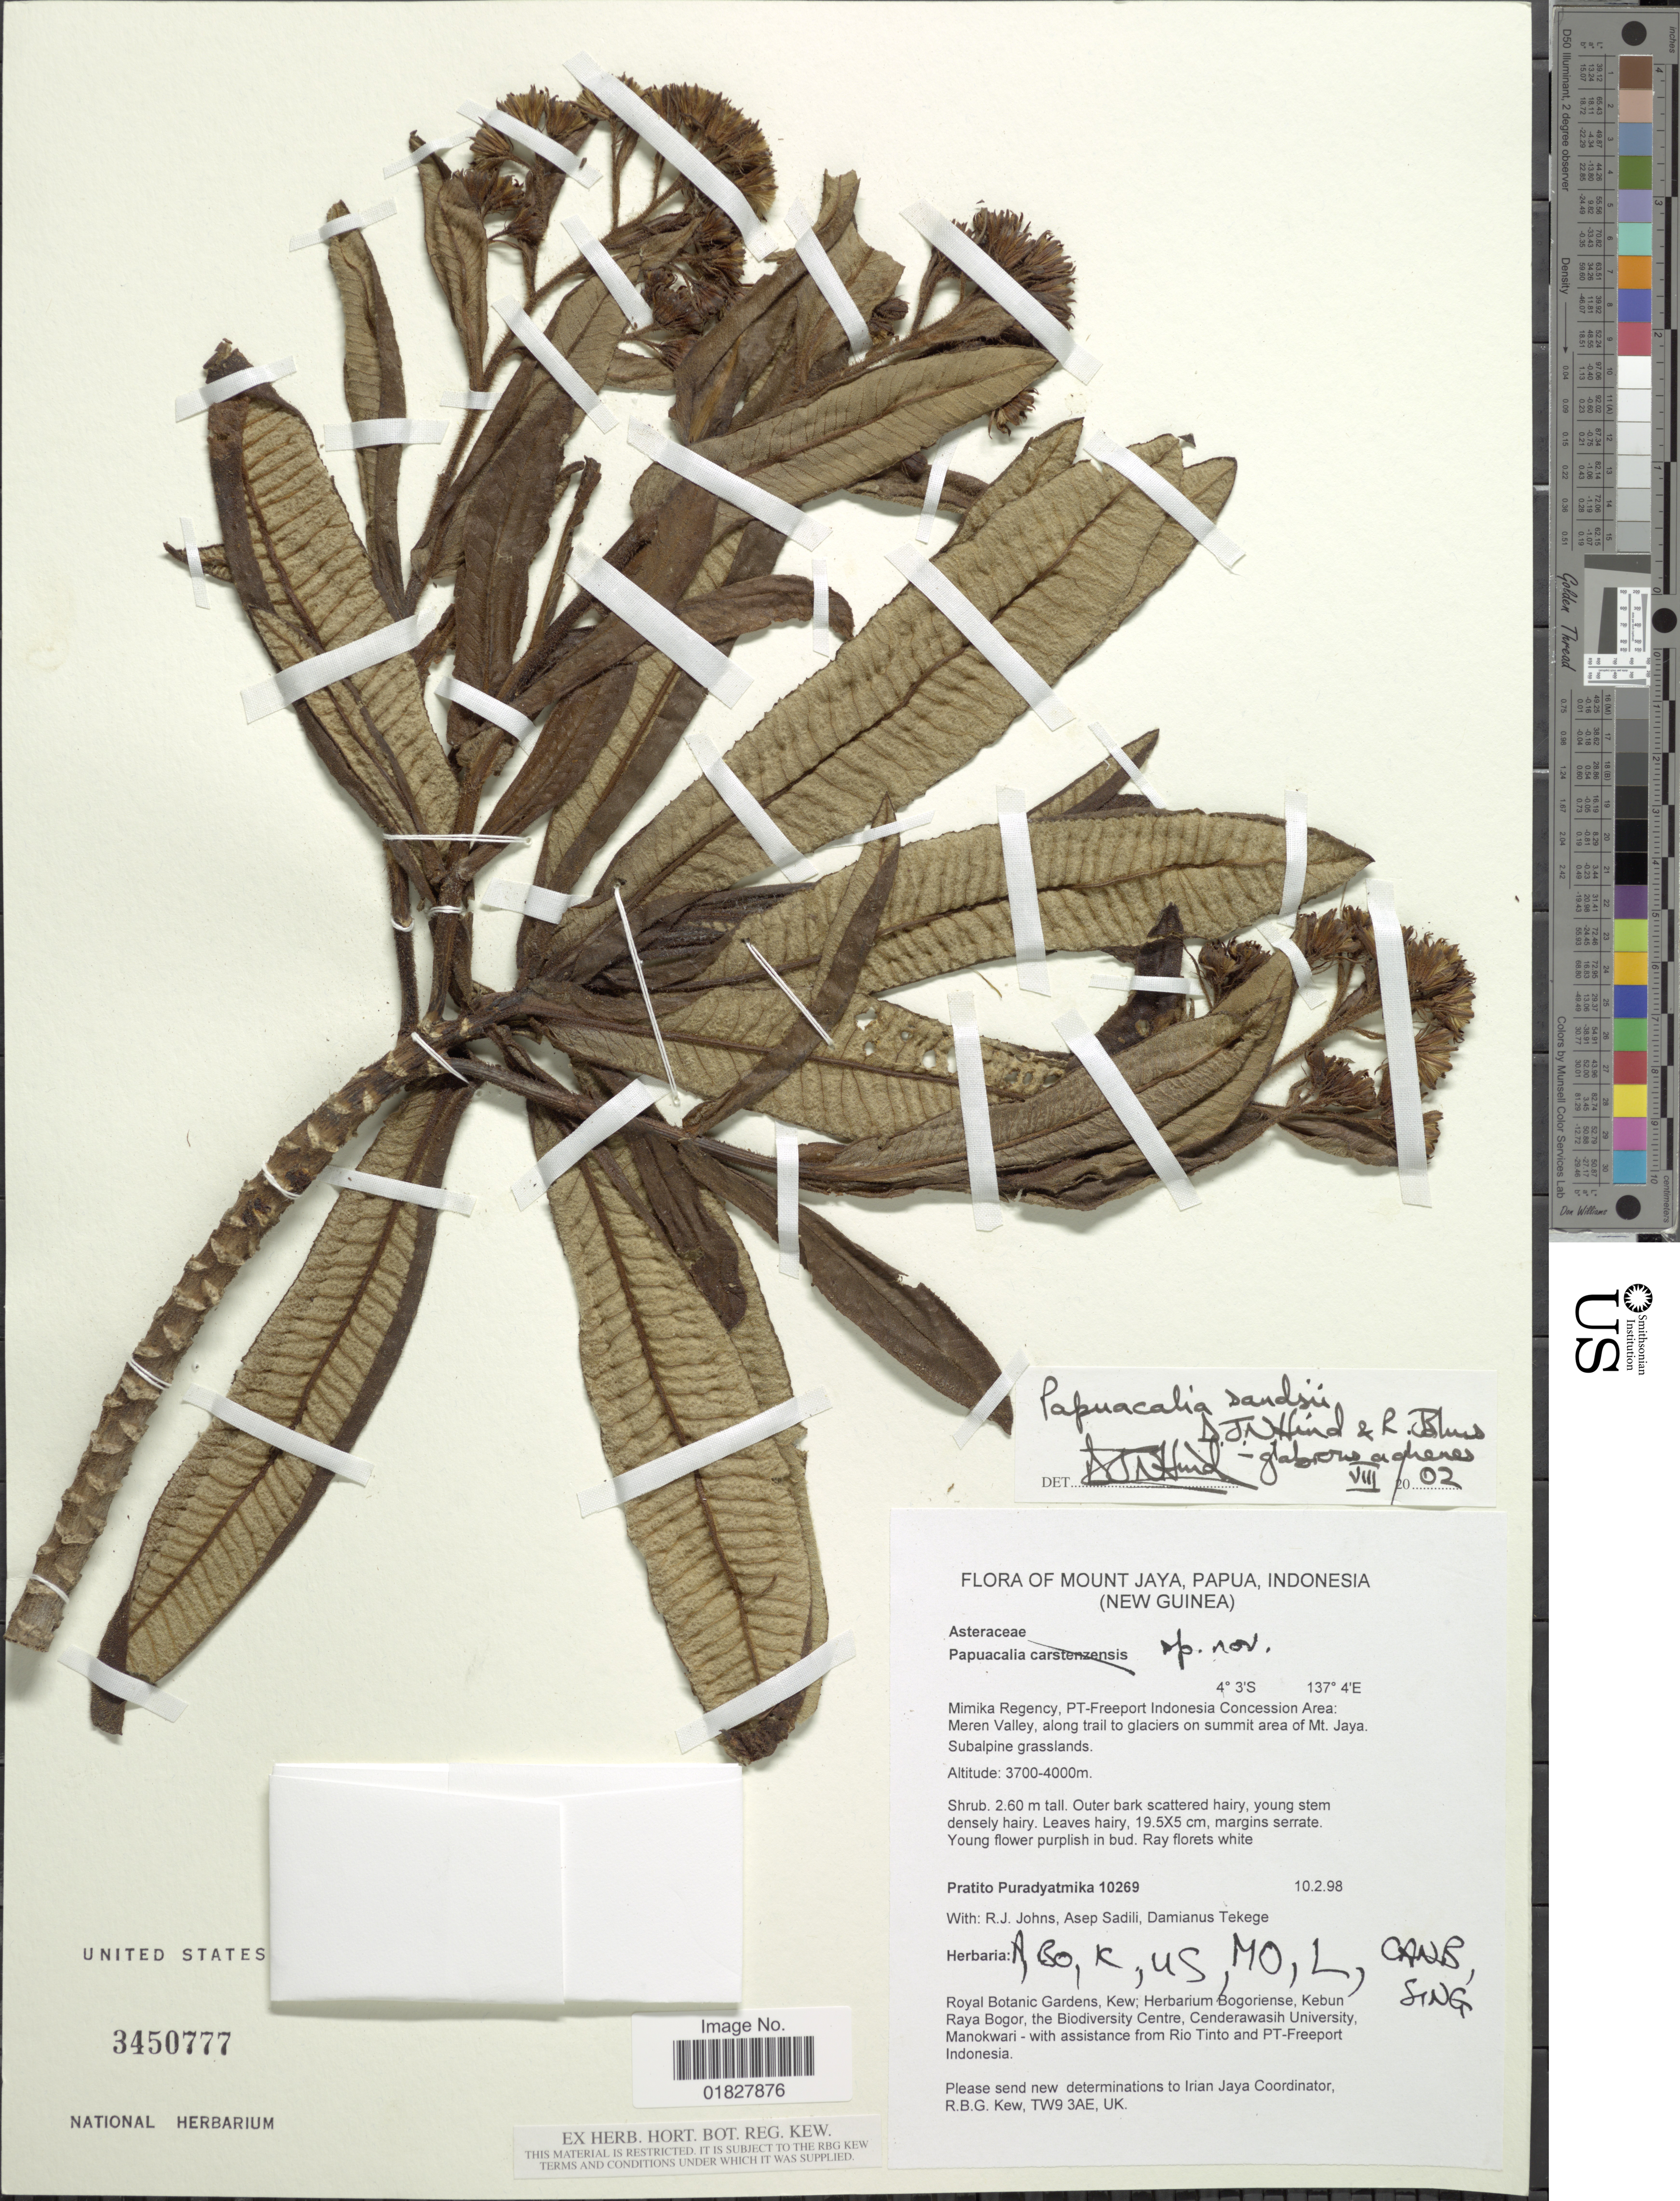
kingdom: Plantae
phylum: Tracheophyta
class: Magnoliopsida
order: Asterales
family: Asteraceae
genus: Papuacalia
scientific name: Papuacalia sandsii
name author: D.J.N. Hind & R.J. Johns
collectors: P. Puradyatmika, R. Johns, A. Sadili & D. Tekege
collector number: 10269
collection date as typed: Transcribed d/m/y: 10/2/98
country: Indonesia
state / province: Papua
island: New Guinea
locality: Mount Jaya (New Guinea), Mimika Regency, PT-Freeport Indonesia Concession Area, Meren Valley, along trail to glaciers on summit area of Mt. Jaya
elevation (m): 3700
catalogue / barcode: US 3450777